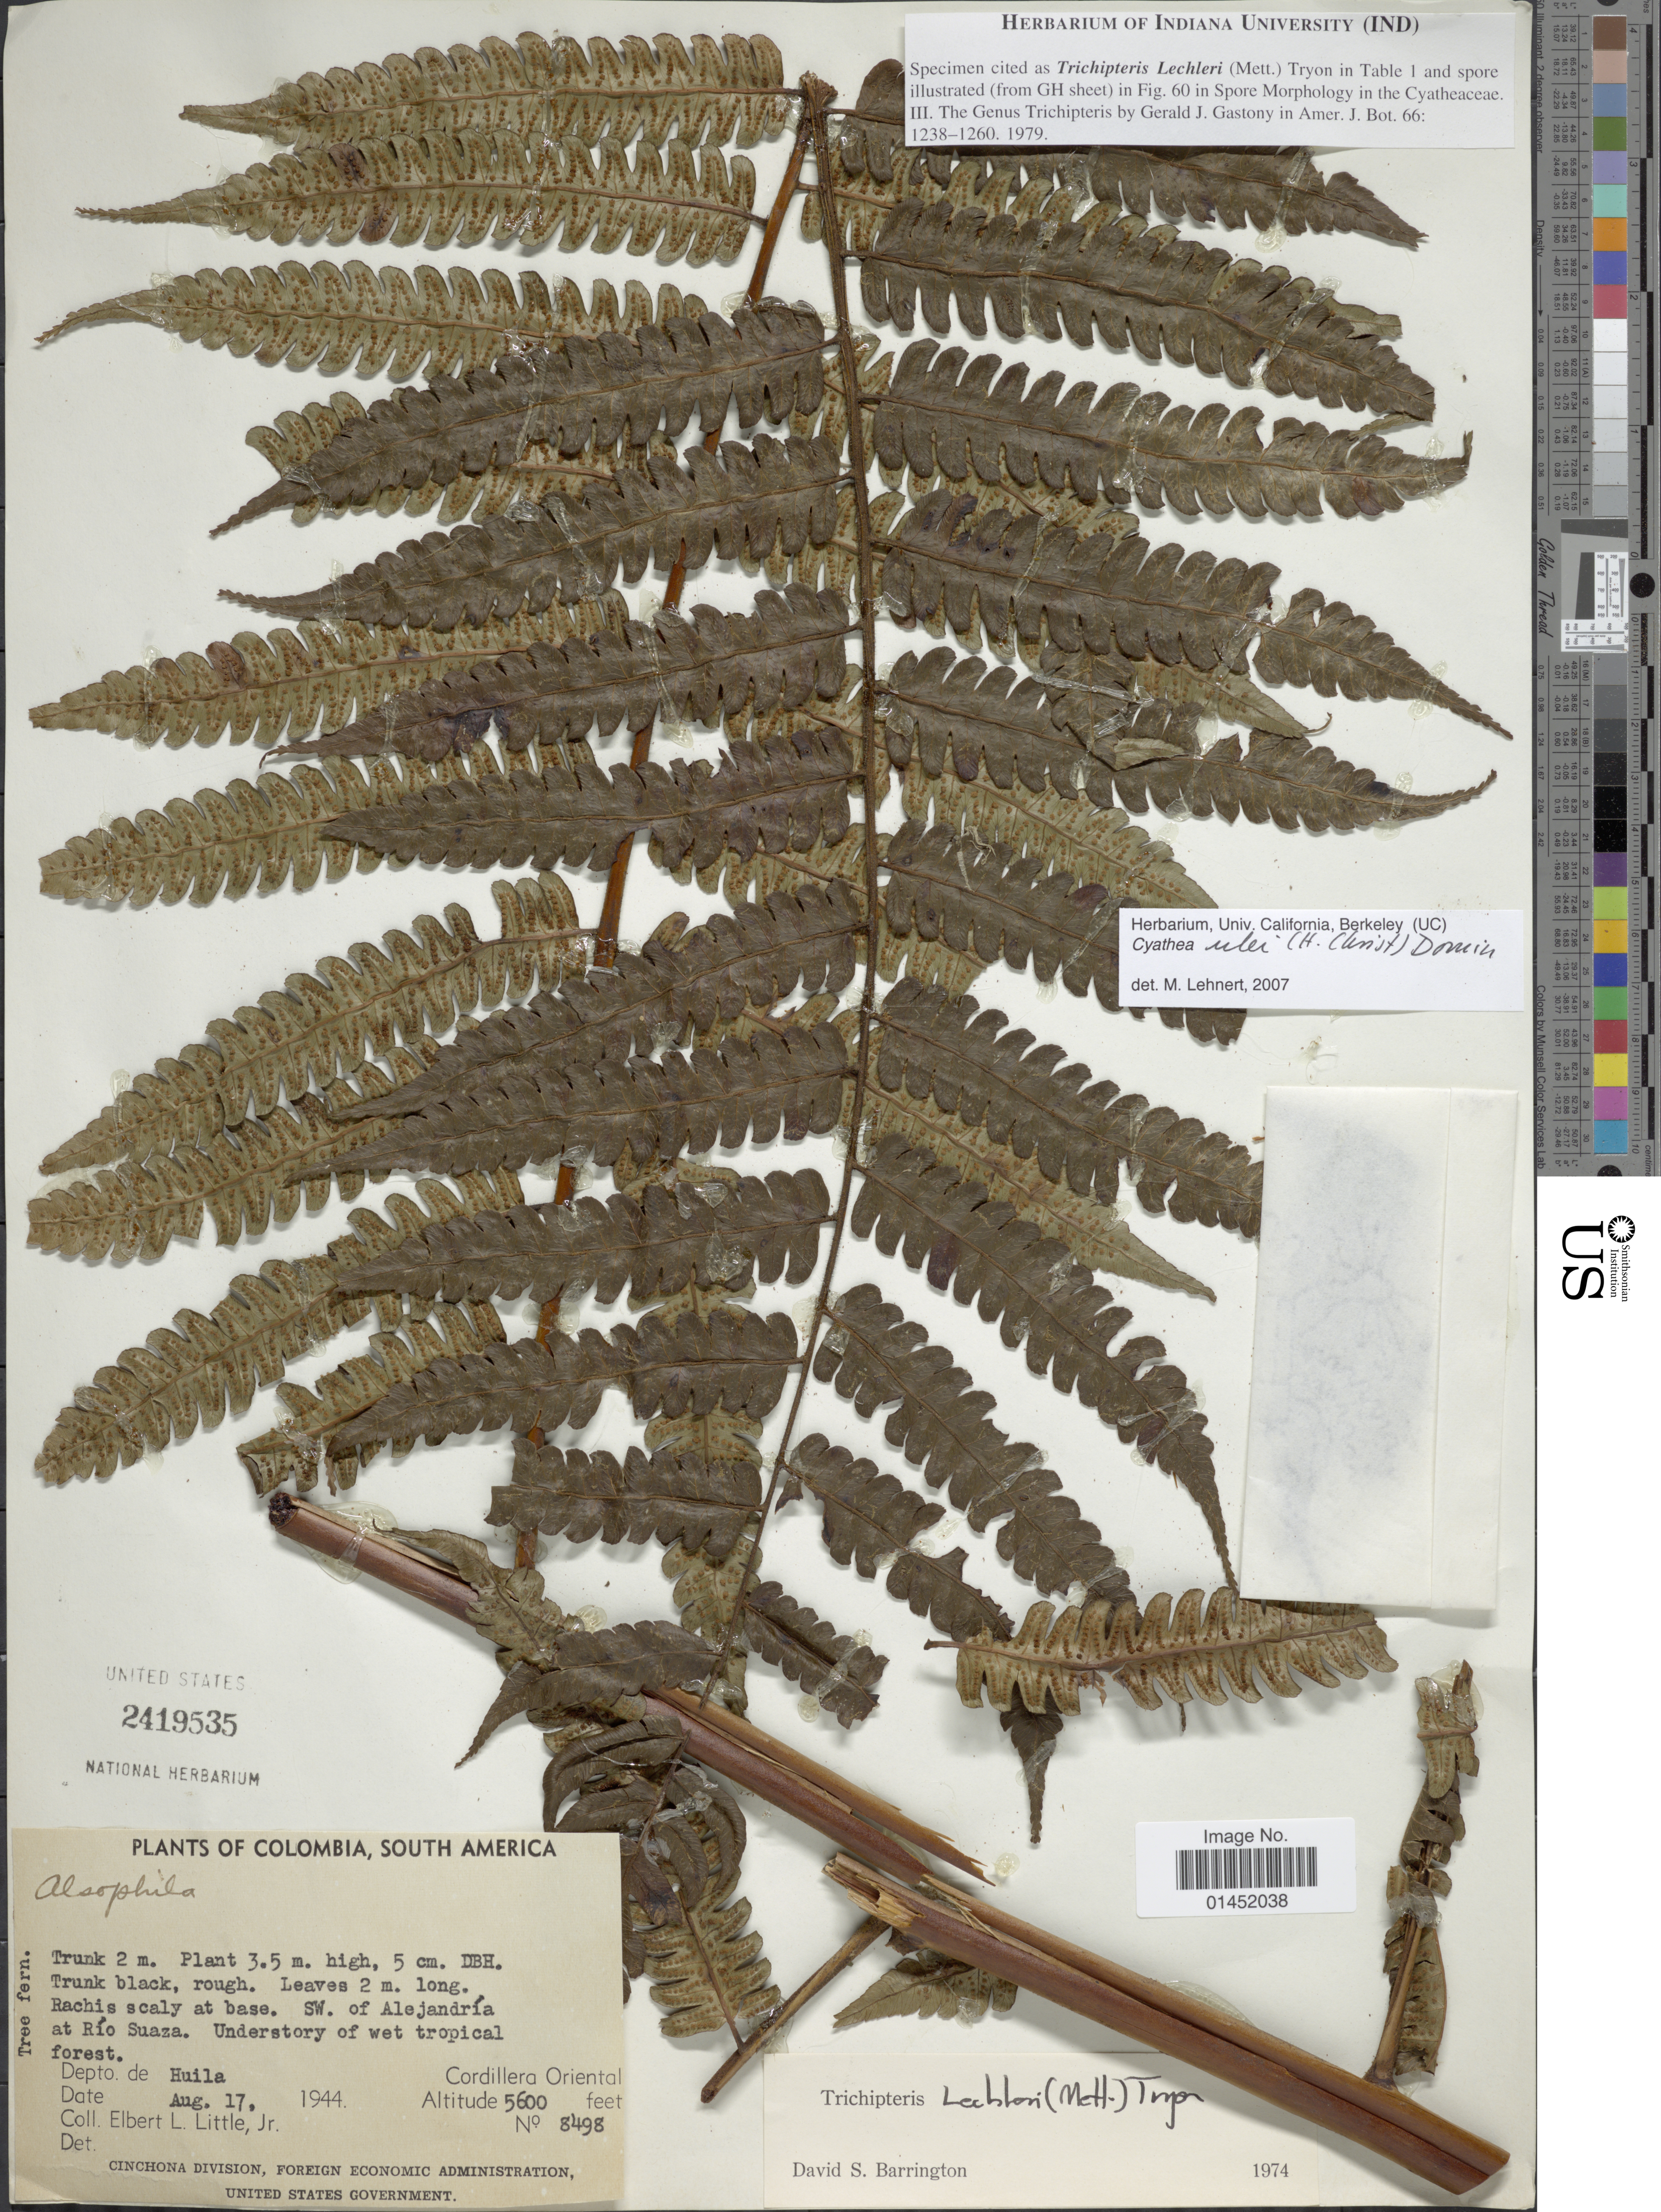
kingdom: Plantae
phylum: Tracheophyta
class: Polypodiopsida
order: Cyatheales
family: Cyatheaceae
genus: Cyathea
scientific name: Cyathea lechleri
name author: Mett.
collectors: E. L. Little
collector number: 8498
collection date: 1944-08-17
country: Colombia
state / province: Huila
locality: SW of Alejandría at Río Suaza, Depto de Huila, Cordillera Oriental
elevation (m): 1707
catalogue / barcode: US 2419535